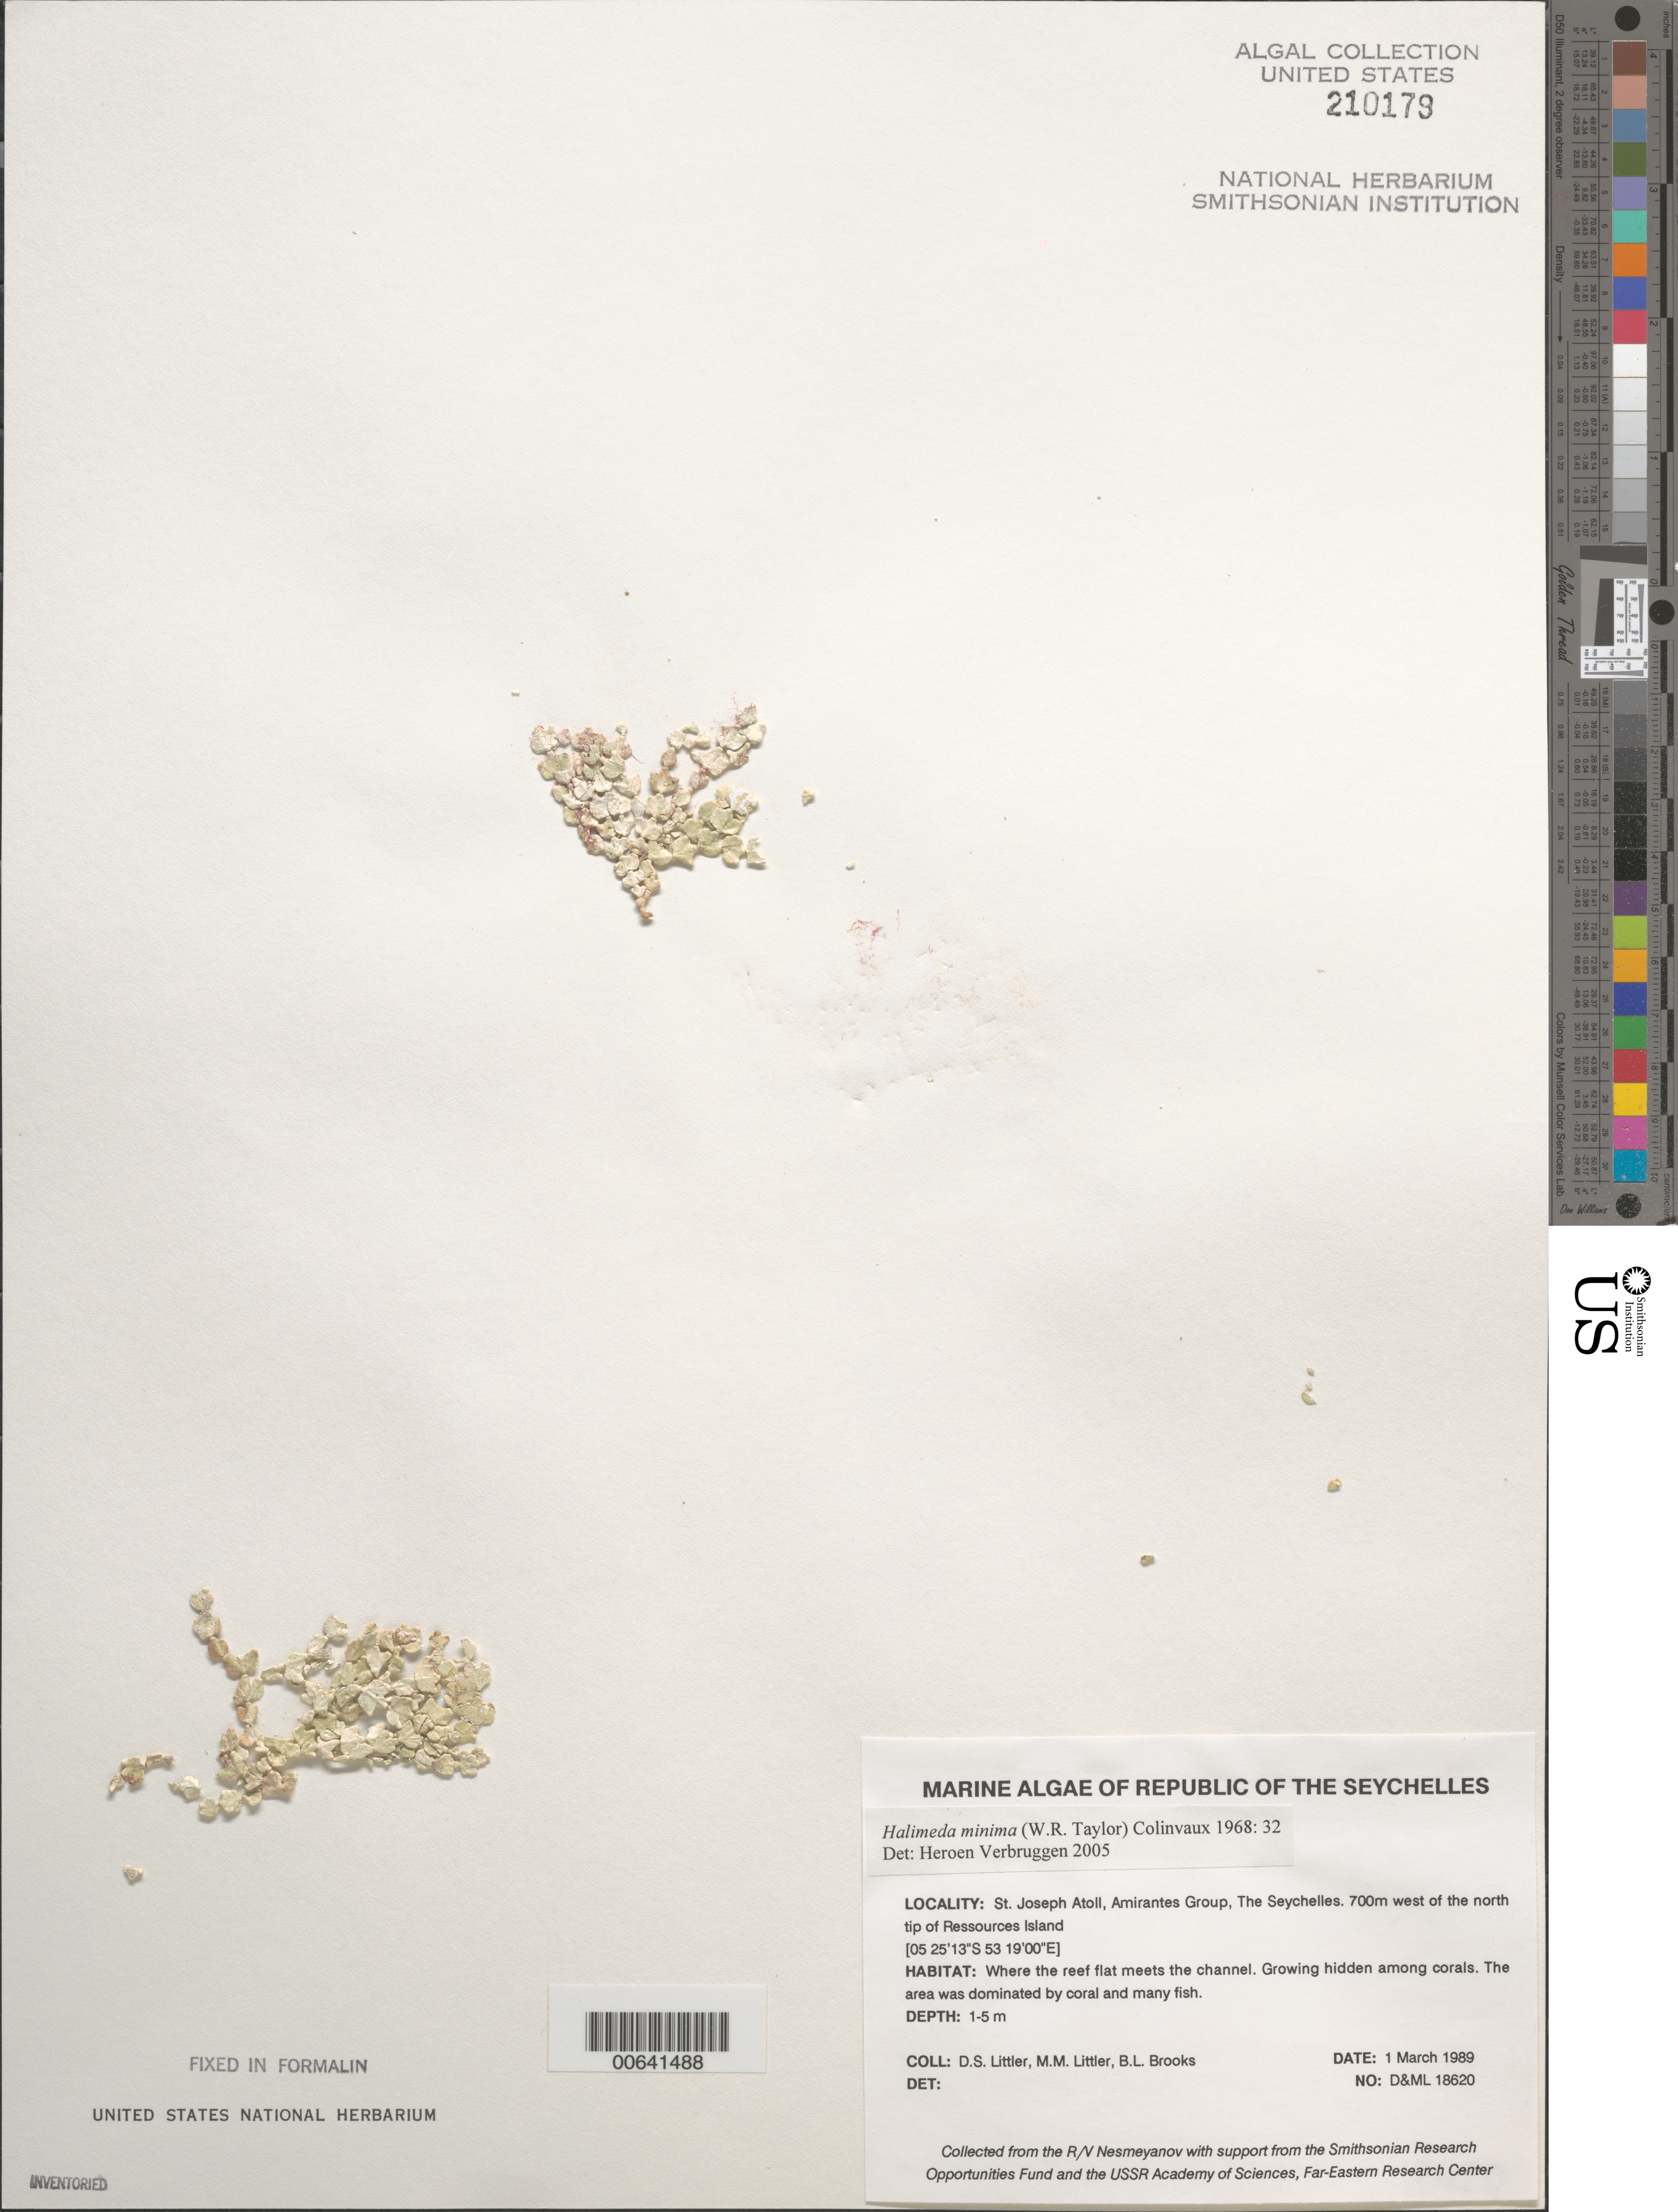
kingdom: Plantae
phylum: Chlorophyta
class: Ulvophyceae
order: Bryopsidales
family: Halimedaceae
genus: Halimeda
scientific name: Halimeda minima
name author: (W.R. Taylor) Hillis-Colinvaux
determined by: Verbruggen, H.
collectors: D. S. Littler, M. M. Littler & B. Brooks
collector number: D&ML 18620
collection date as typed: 01 Mar 1989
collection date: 1989-03-01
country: Seychelles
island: St. Joseph Atoll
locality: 700 m west of north tip of Ressources Islet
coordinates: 05 25'13"S, 53 19'00"E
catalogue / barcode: US 210179